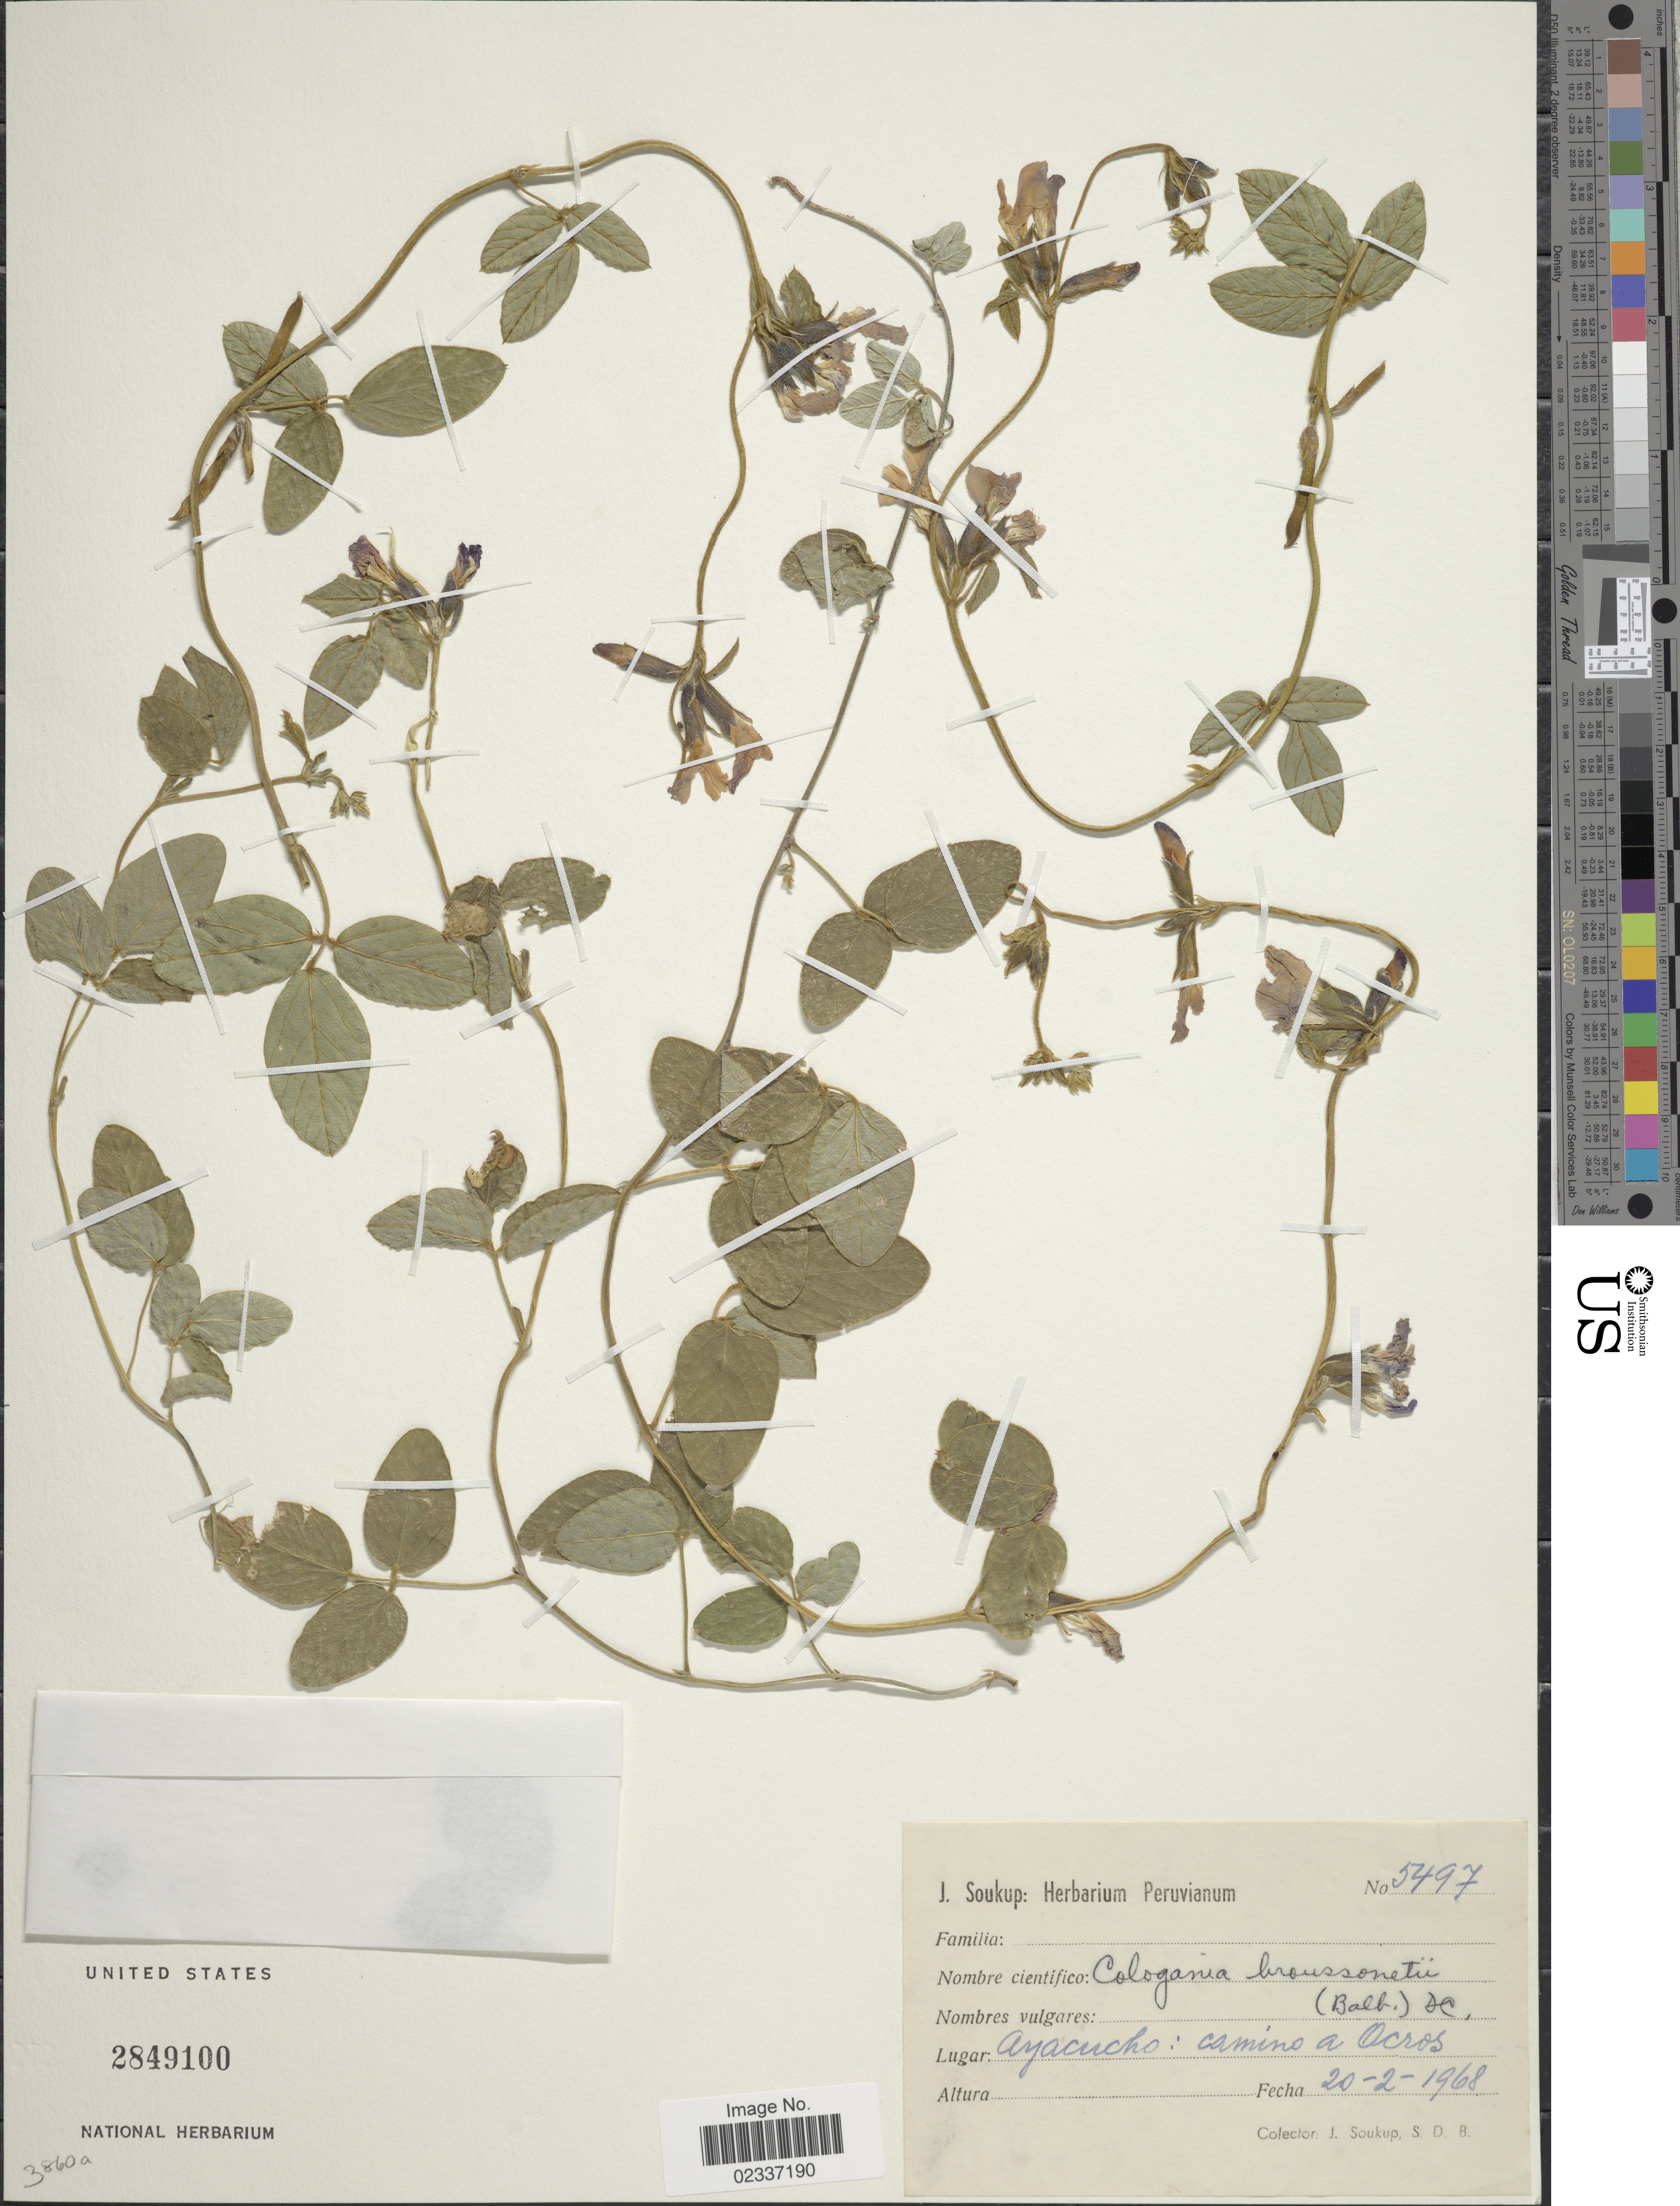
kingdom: Plantae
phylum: Tracheophyta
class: Magnoliopsida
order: Fabales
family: Fabaceae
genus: Cologania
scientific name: Cologania broussonetii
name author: (Balb.) DC.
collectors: J. Soukup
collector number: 5497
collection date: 1968-02-20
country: Peru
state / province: Ayacucho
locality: Camino a Ocros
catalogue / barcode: US 2849100